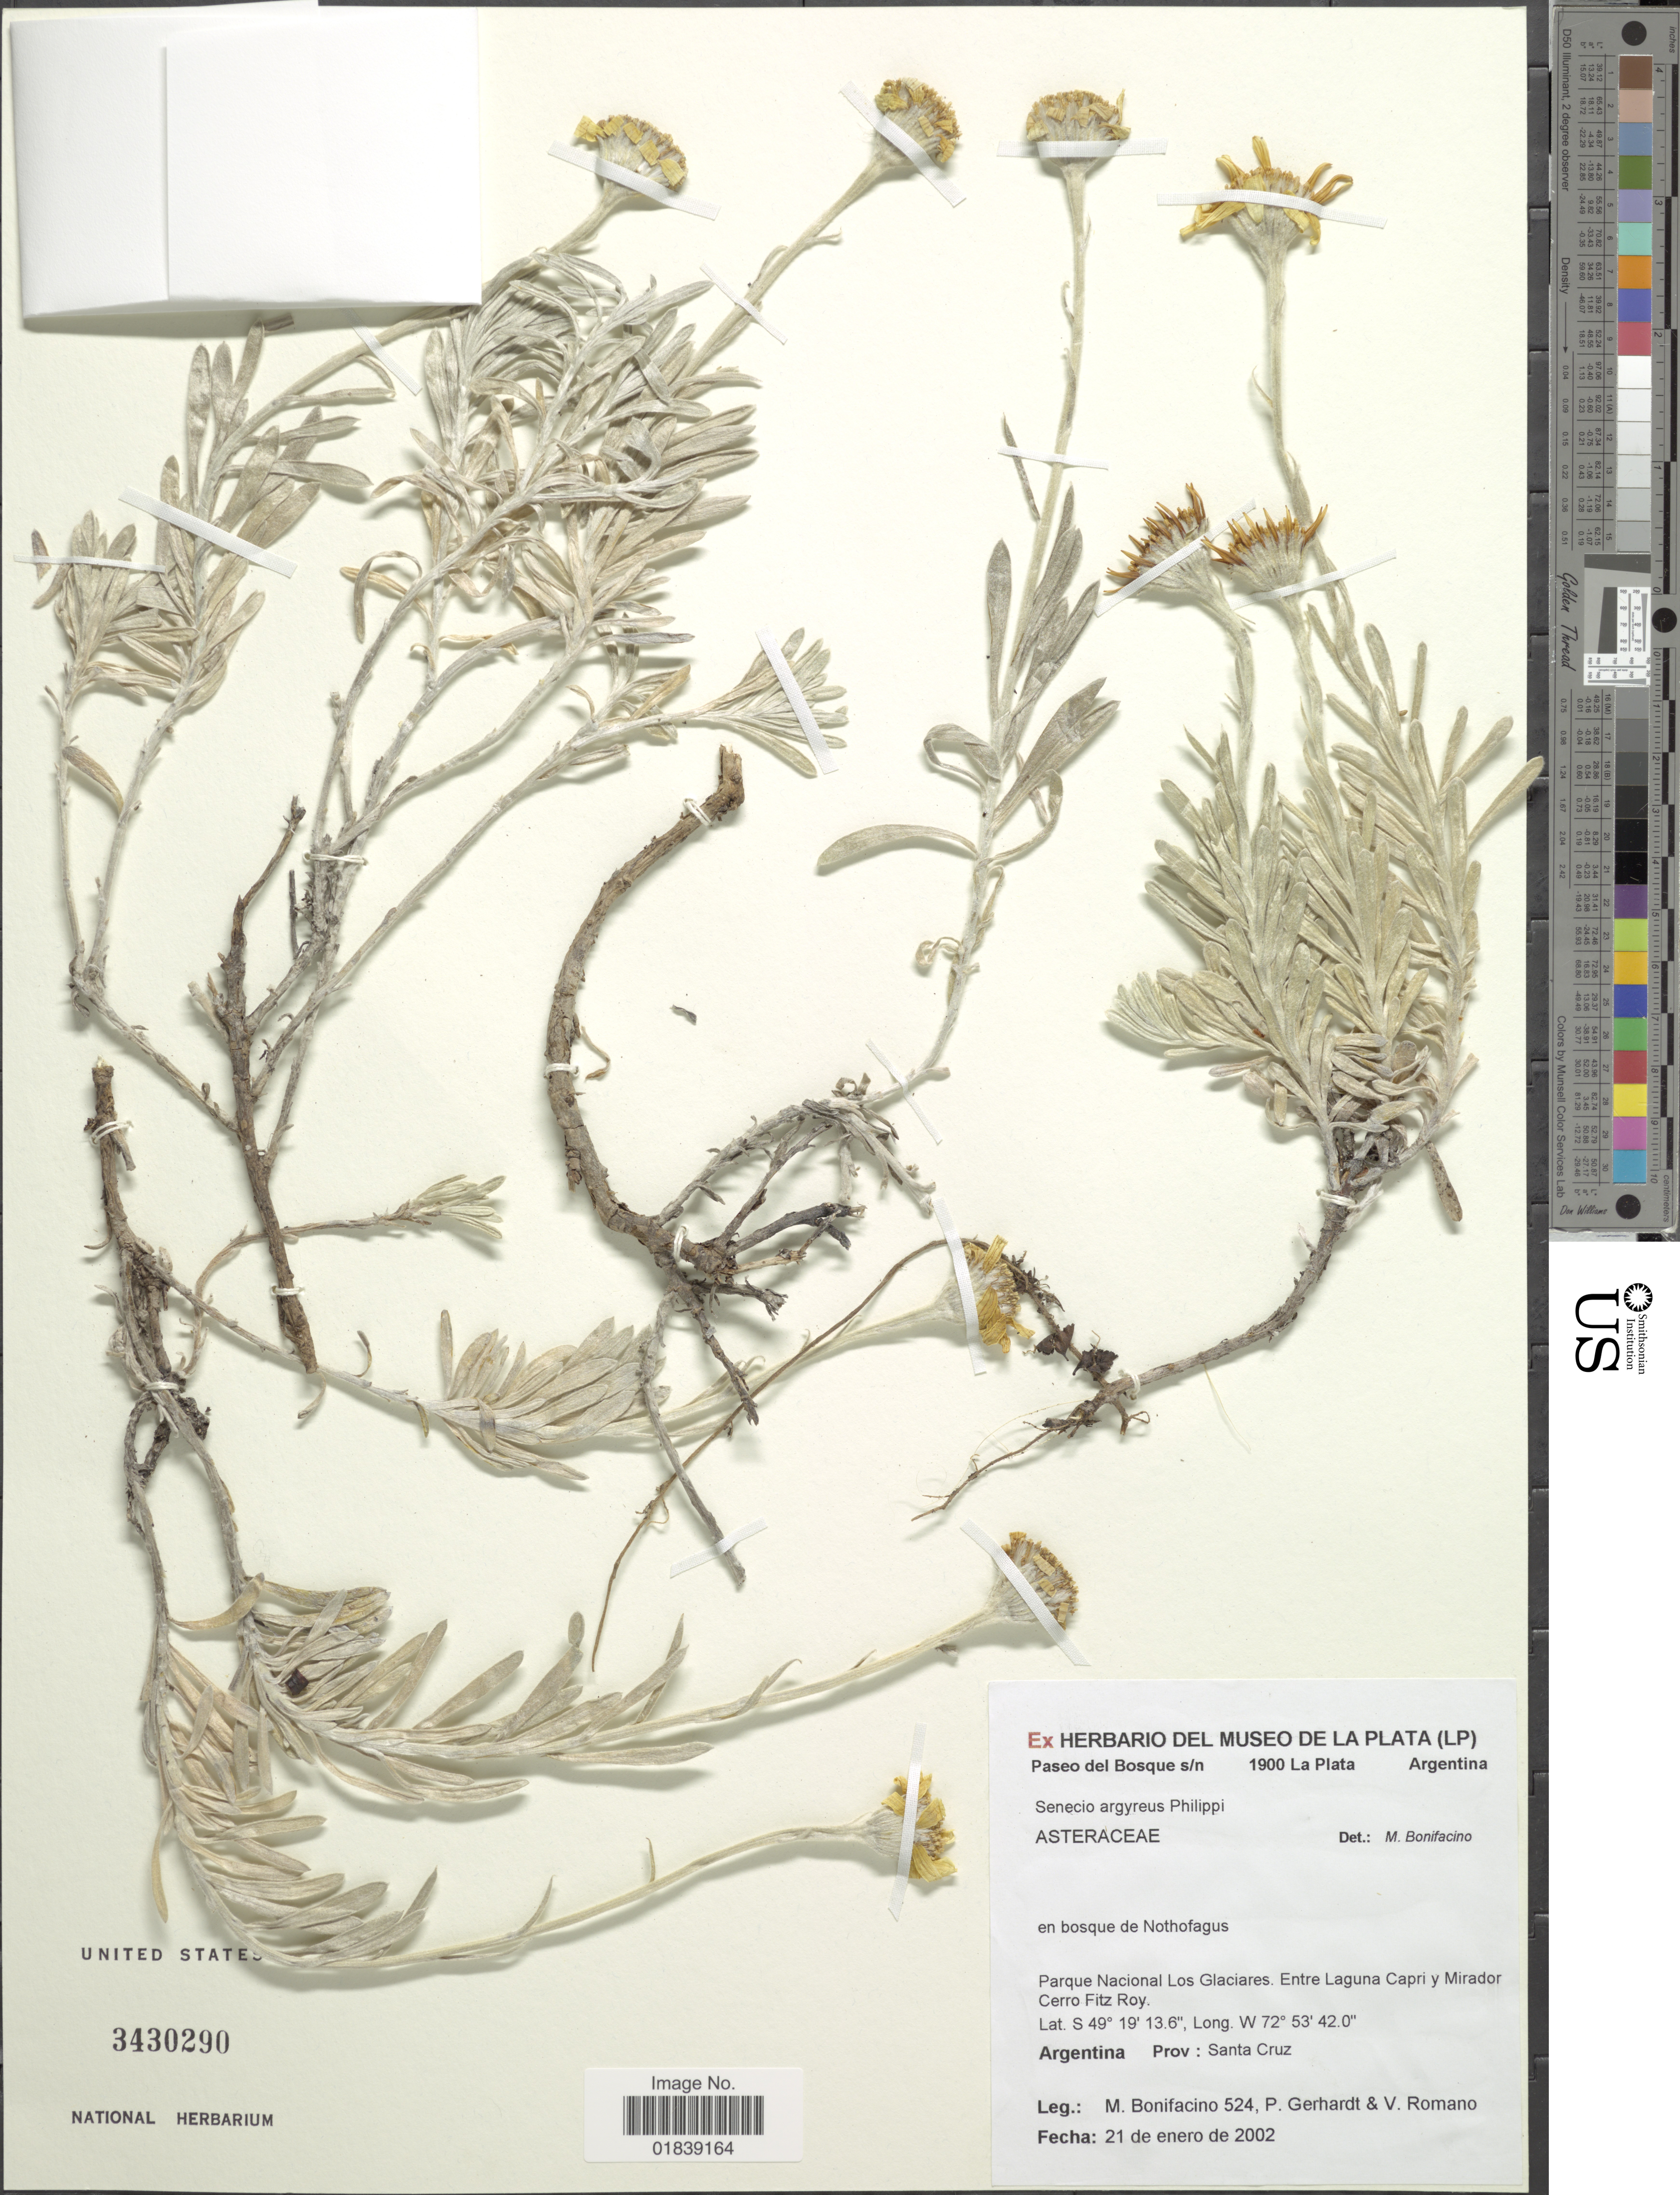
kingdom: Plantae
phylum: Tracheophyta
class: Magnoliopsida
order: Asterales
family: Asteraceae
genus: Senecio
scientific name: Senecio argyreus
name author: Phil.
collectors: M. Bonifacino, P. Gerhardt & V. Romano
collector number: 0524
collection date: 2002-01-21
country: Argentina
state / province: Santa Cruz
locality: Parque Nacional Los Glaciares, entre Laguna Capri y Mirador Cerro Fitz Roy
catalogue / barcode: US 3430290